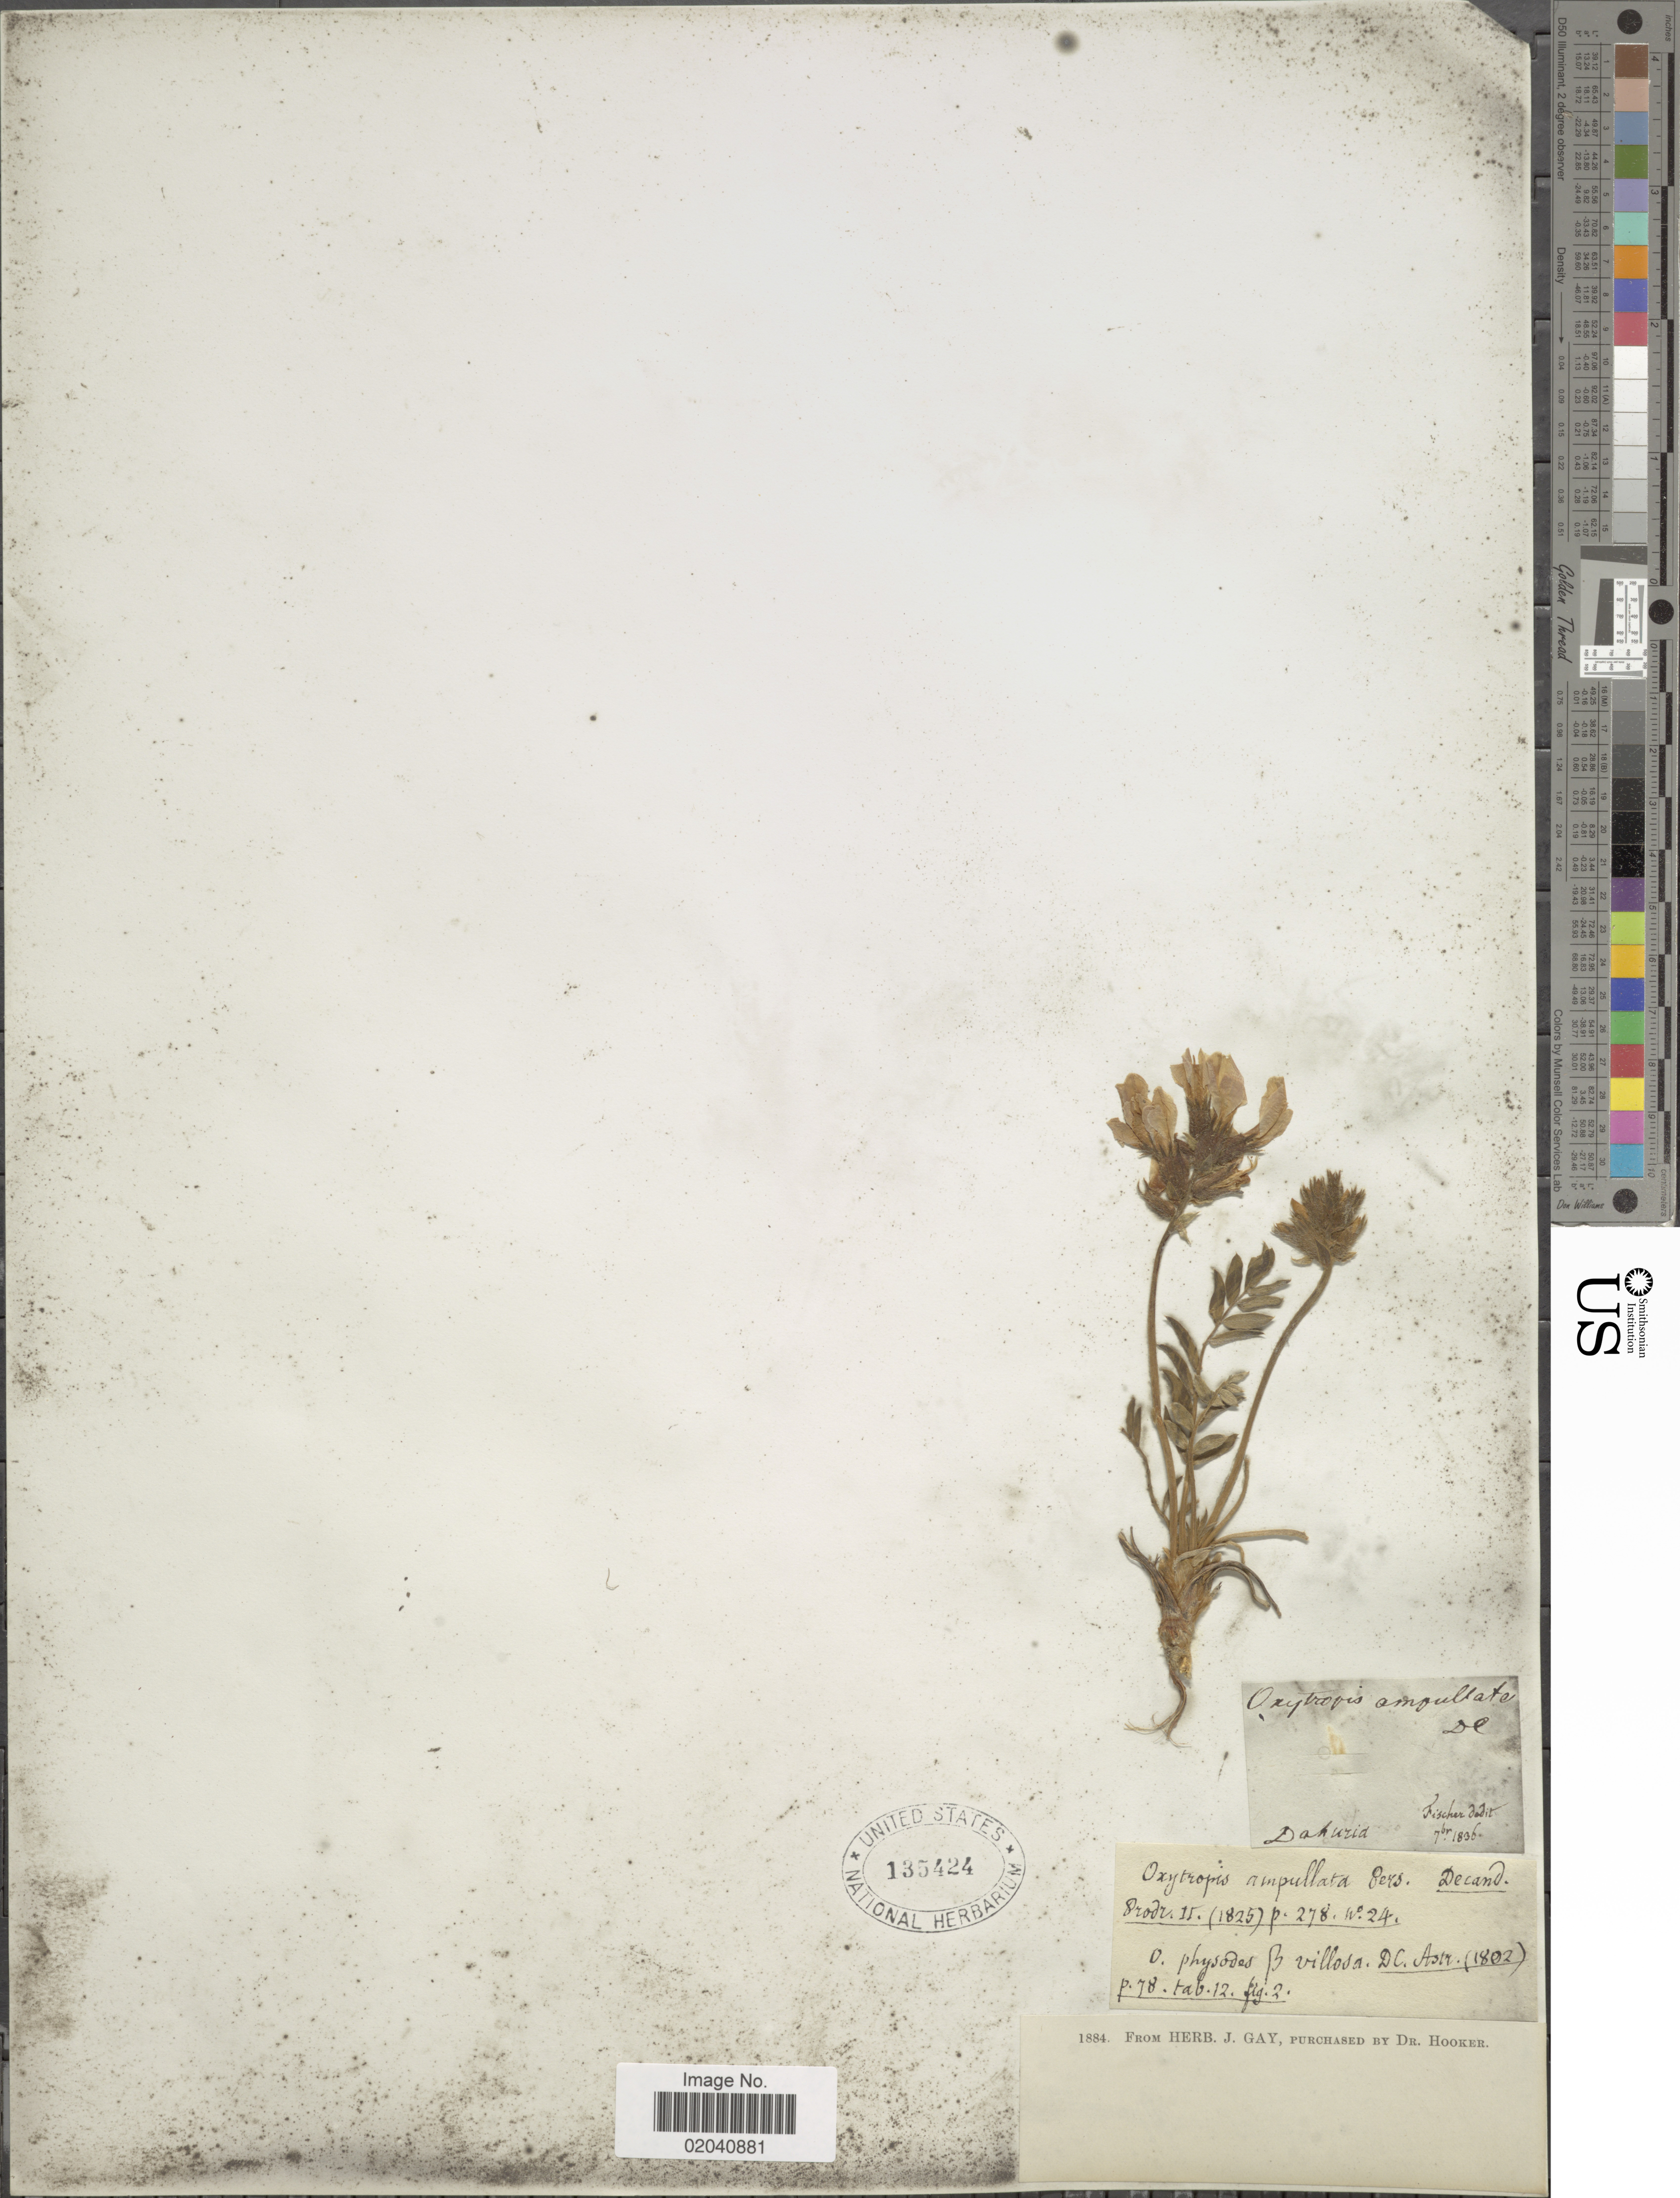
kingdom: Plantae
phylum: Tracheophyta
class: Magnoliopsida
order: Fabales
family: Fabaceae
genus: Oxytropis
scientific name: Oxytropis ampullata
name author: (Pall.) Pers.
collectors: -- Fischer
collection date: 1836-07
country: Russian Federation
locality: Dahuria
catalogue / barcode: US 135424